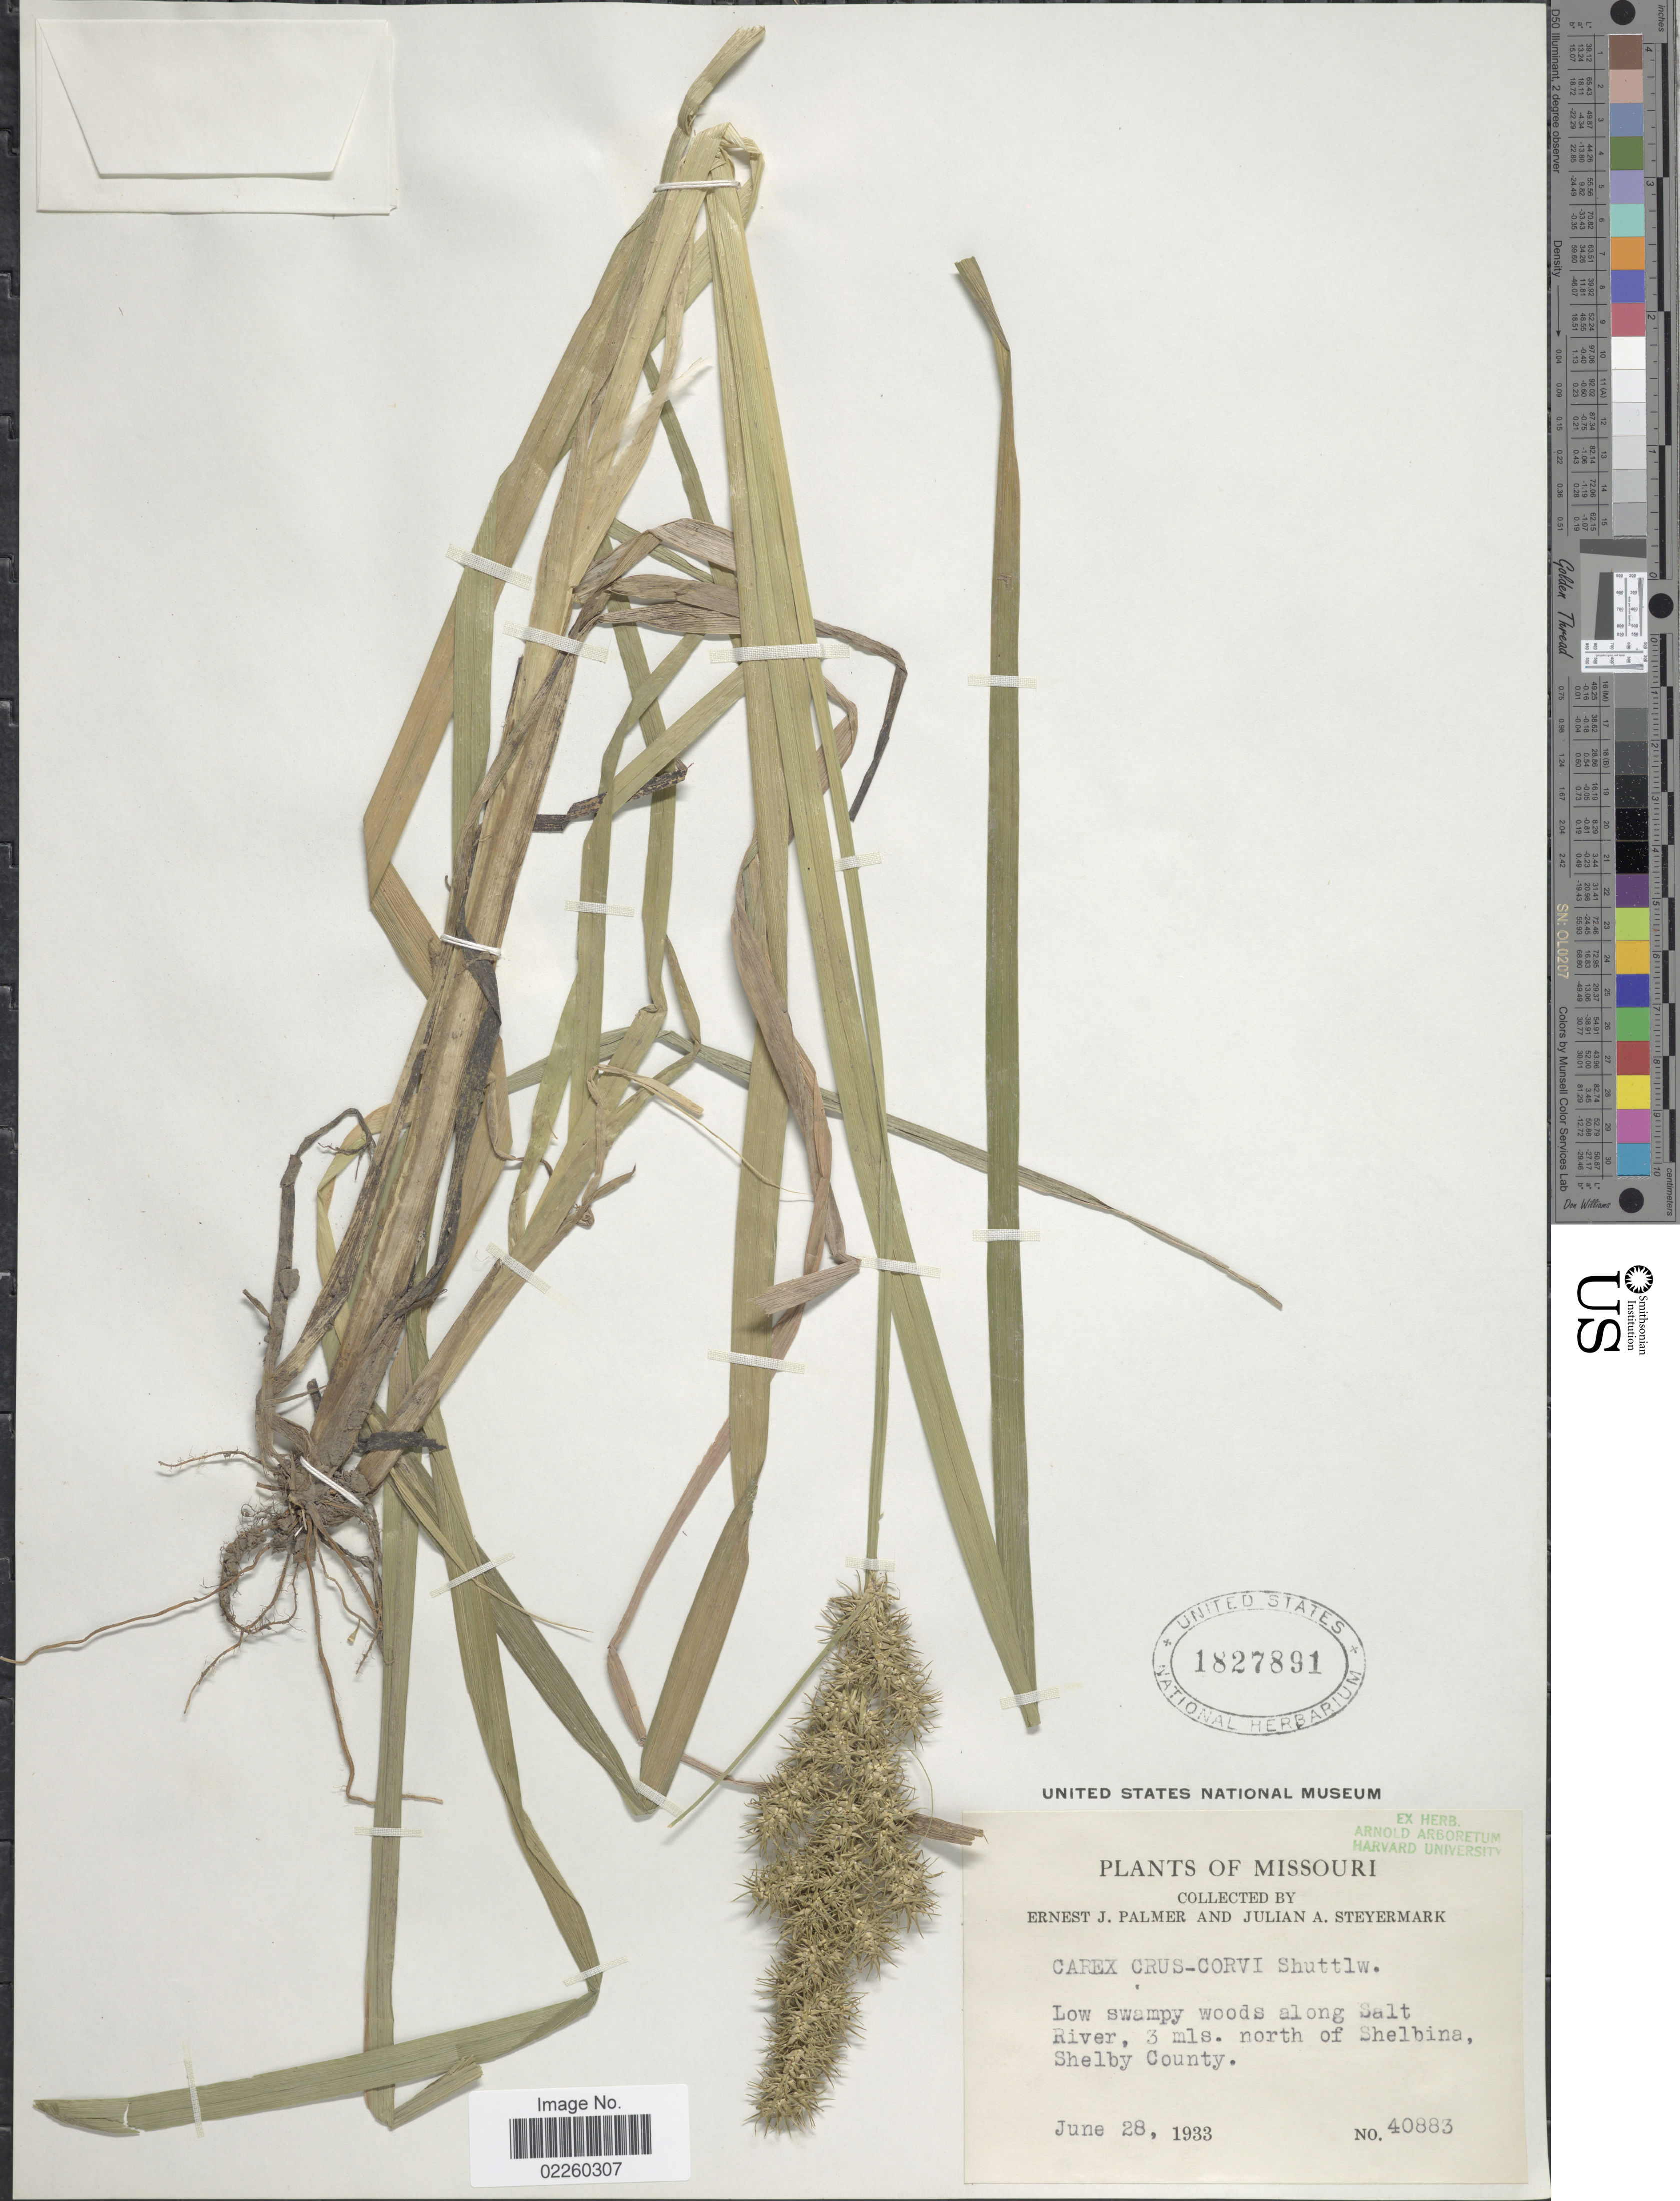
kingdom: Plantae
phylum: Tracheophyta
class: Liliopsida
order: Poales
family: Cyperaceae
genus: Carex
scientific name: Carex crus-corvi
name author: Shuttlew. ex Kunze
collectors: E. J. Palmer & J. Steyermark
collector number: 40883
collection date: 1933-06-28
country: United States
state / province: Missouri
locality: Low swampy woods along Salt River, 3 mls. north of Shelbina, Shelby County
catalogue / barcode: US 1827891